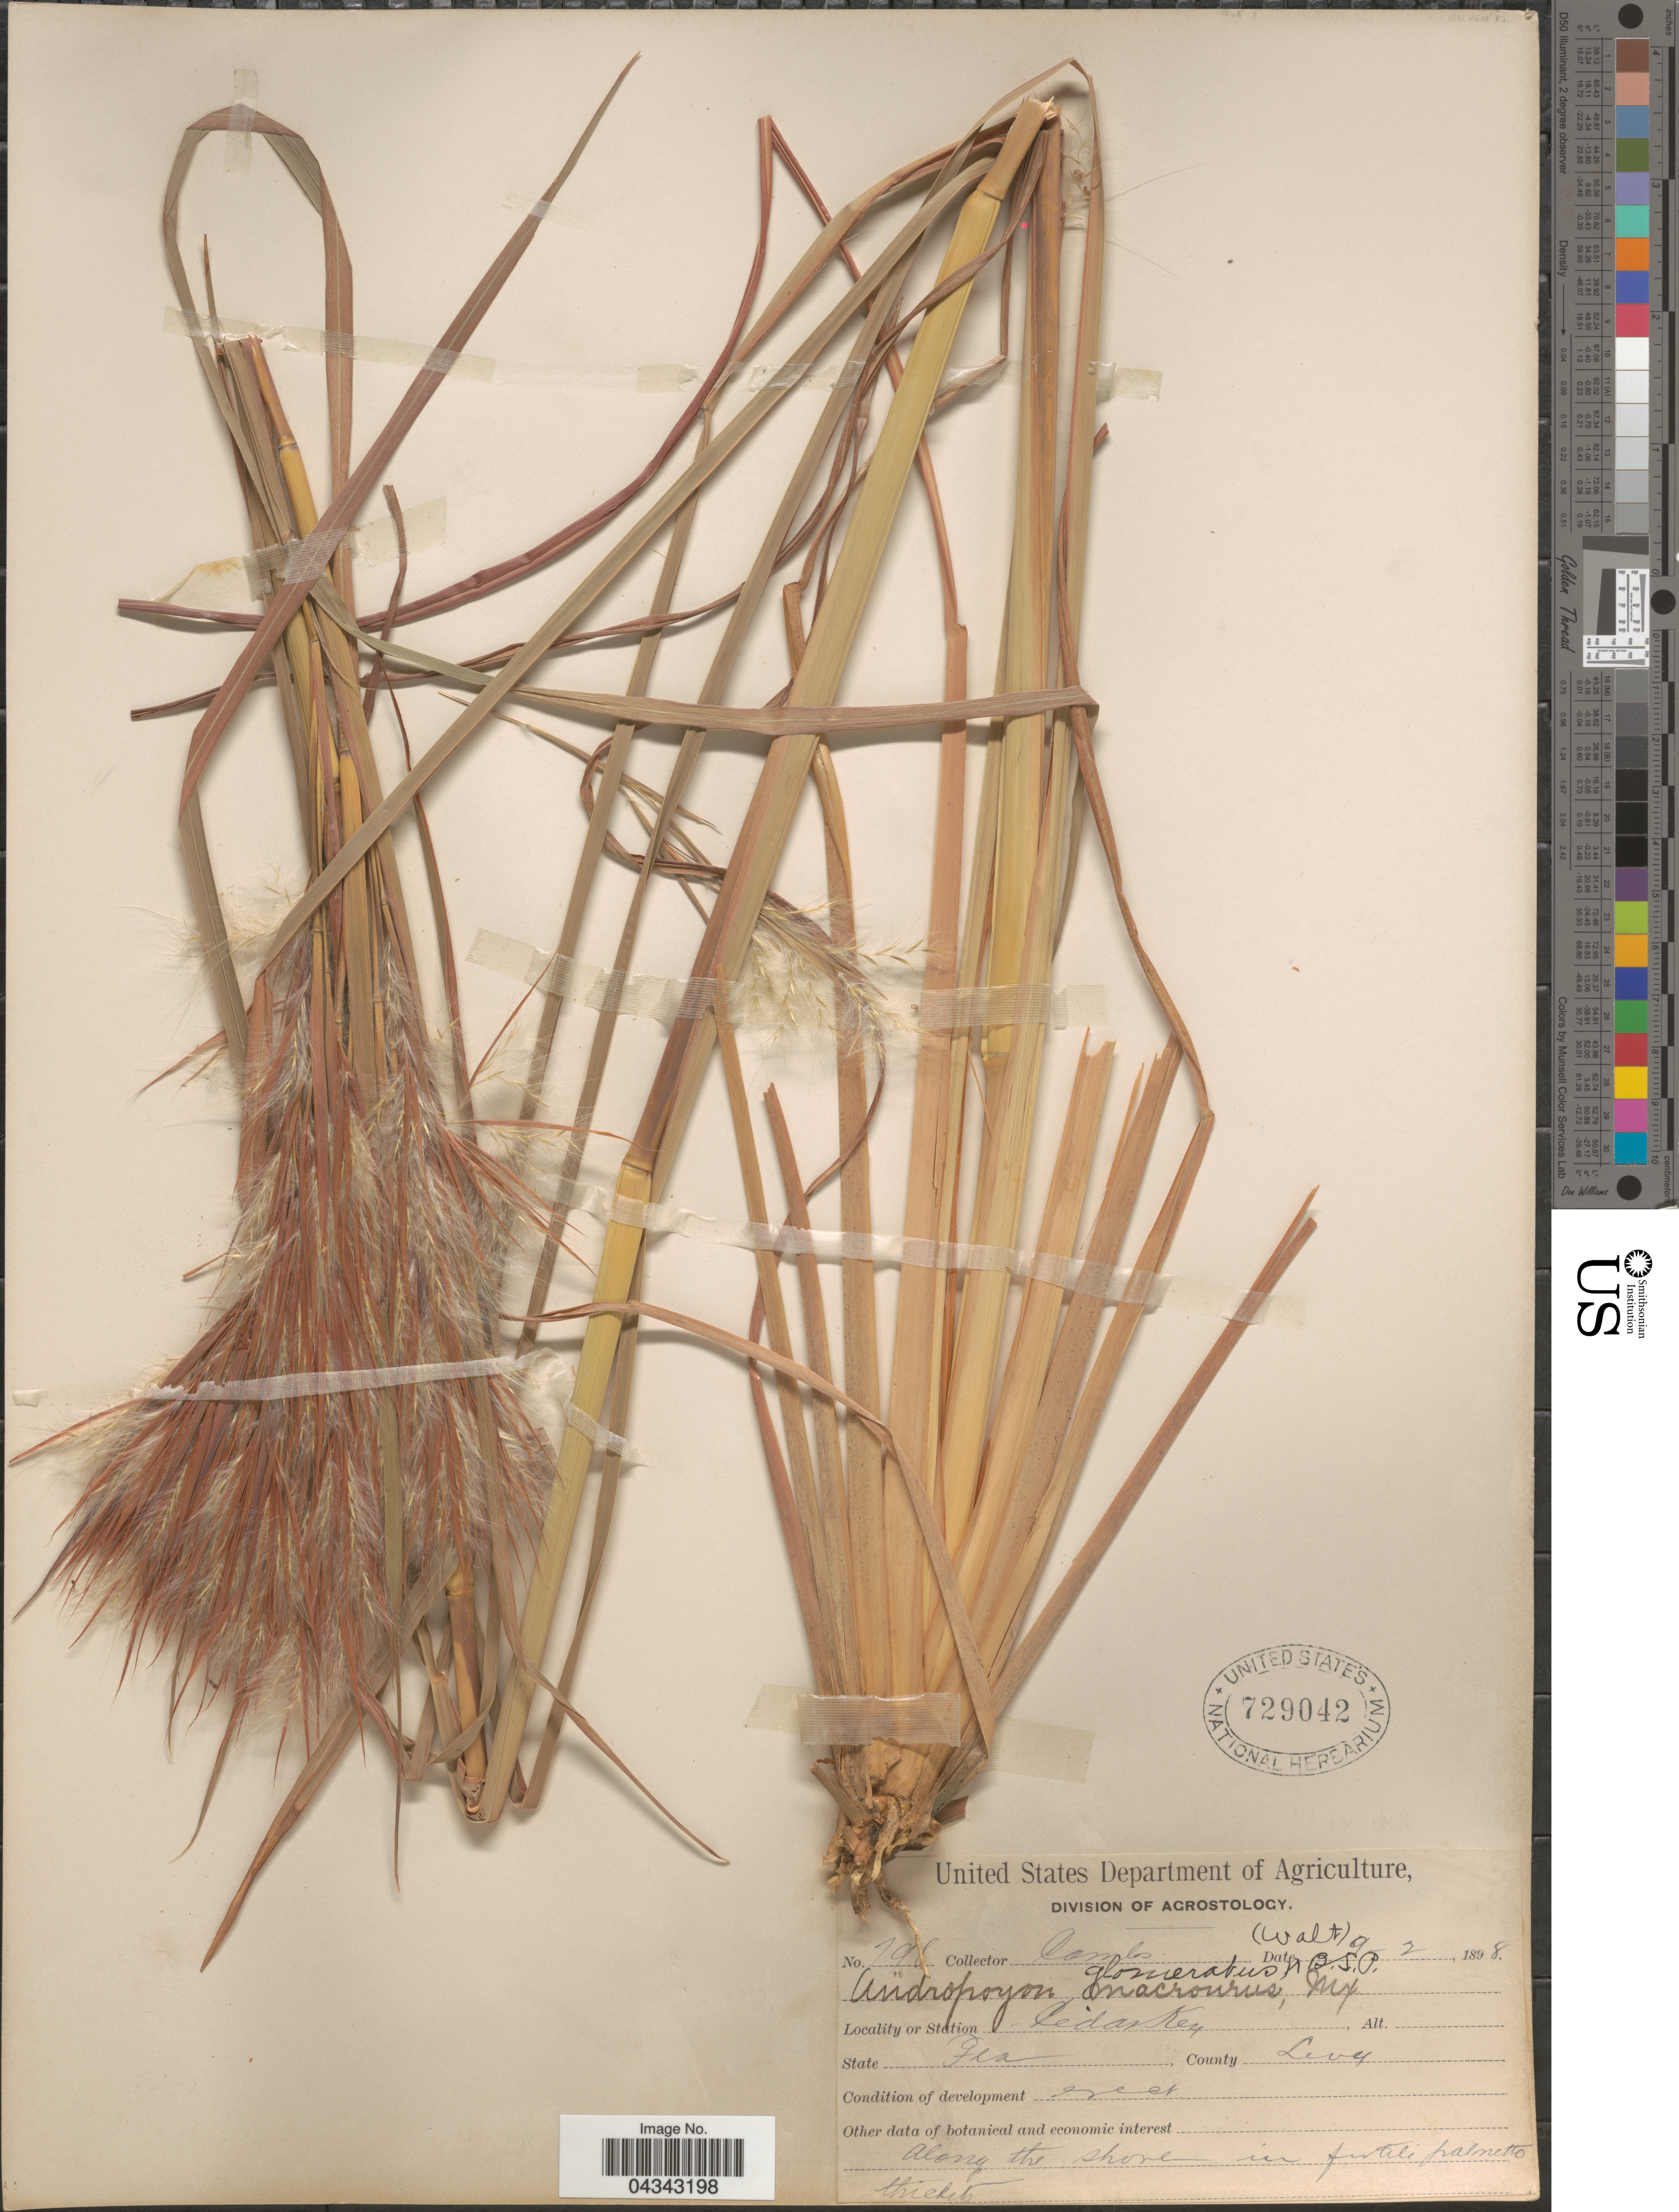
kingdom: Plantae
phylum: Tracheophyta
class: Liliopsida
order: Poales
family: Poaceae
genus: Andropogon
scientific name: Andropogon glomeratus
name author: (Walter) Britton, Stearns & Poggenb.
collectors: -. Combs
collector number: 798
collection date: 1898-09-02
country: United States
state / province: Florida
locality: Station Cedar Key. County Levy.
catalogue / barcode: US 729042